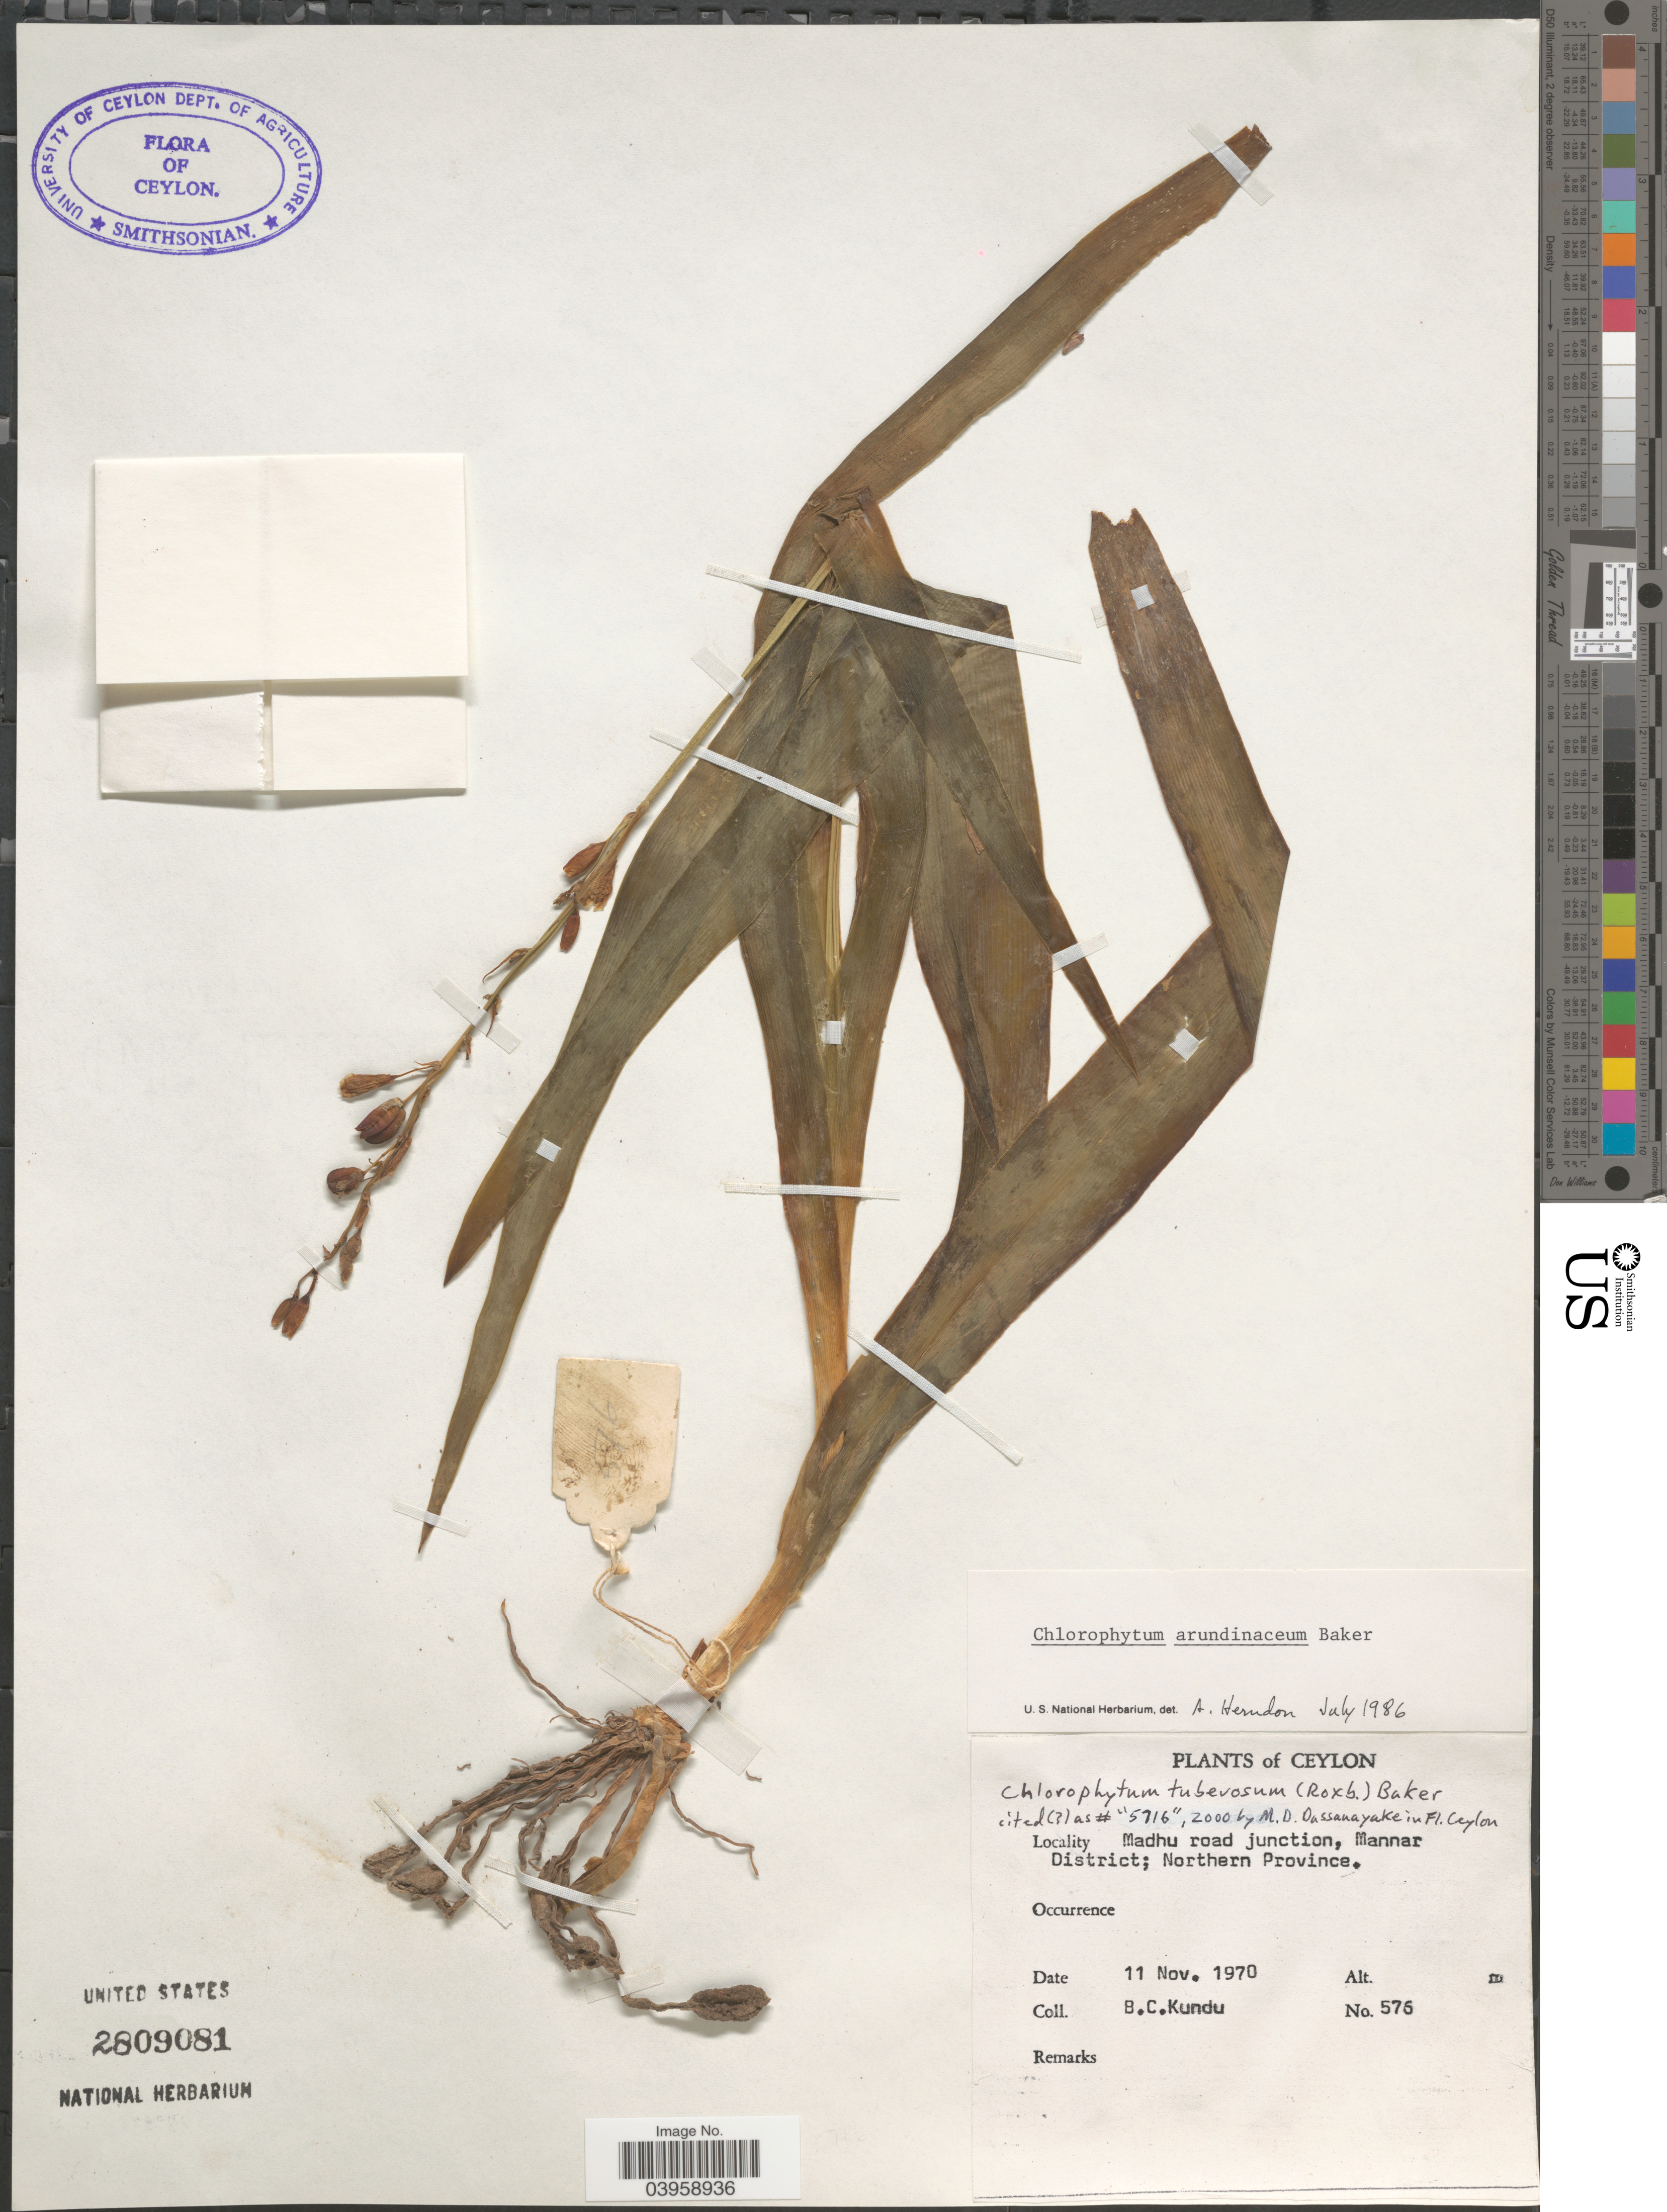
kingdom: Plantae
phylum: Tracheophyta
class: Liliopsida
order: Asparagales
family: Asparagaceae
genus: Chlorophytum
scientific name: Chlorophytum tuberosum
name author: Baker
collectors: B. C. Kundu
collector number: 576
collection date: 1970-11-11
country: Sri Lanka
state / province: Northern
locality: Ceylon. Madhu road junction, Mannar District.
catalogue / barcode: US 2809081